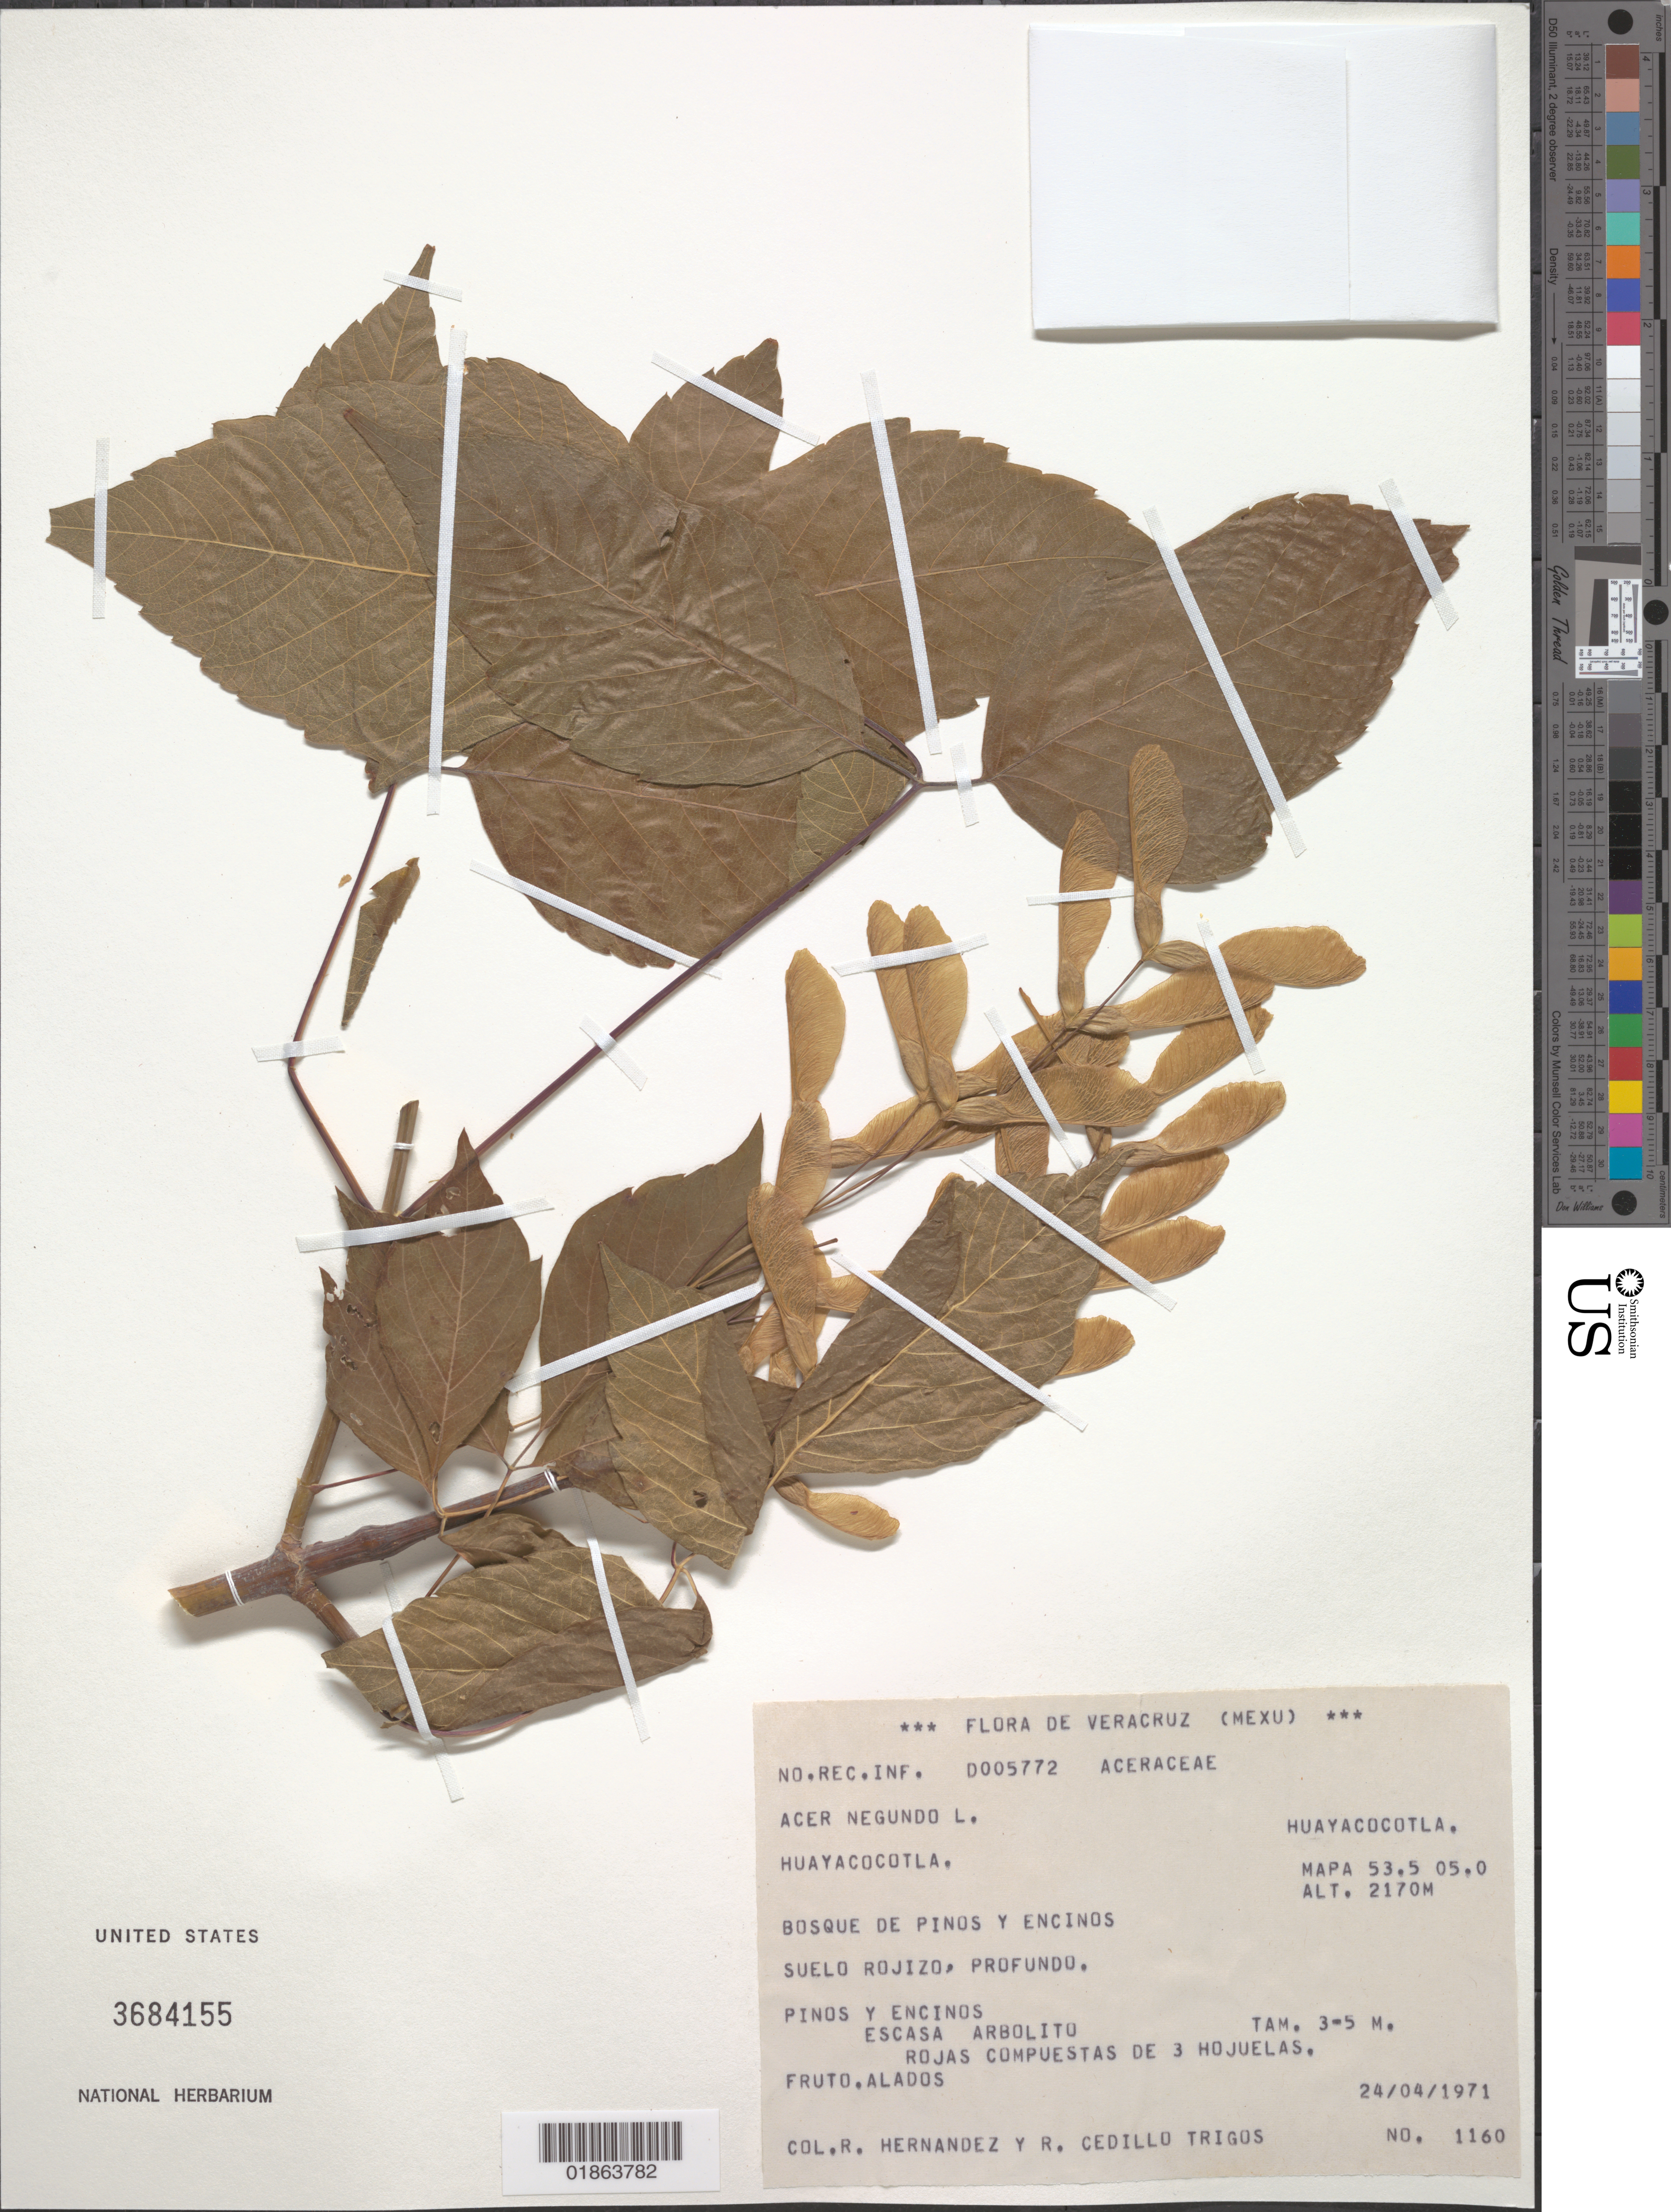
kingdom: Plantae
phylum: Tracheophyta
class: Magnoliopsida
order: Sapindales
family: Sapindaceae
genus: Acer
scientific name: Acer negundo subsp. mexicanum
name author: (DC.) Wesm.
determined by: Acevedo-Rodriguez, P., (US), Smithsonian Institution - National Museum of Natural History (UNITED STATES)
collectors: R. Hernández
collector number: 1160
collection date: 1971-04-24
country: Mexico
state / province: Veracruz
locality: Huayacocotla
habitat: Bosque de pinos y encinos, suelo rojizo, profundo.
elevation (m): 661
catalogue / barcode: US 3684155